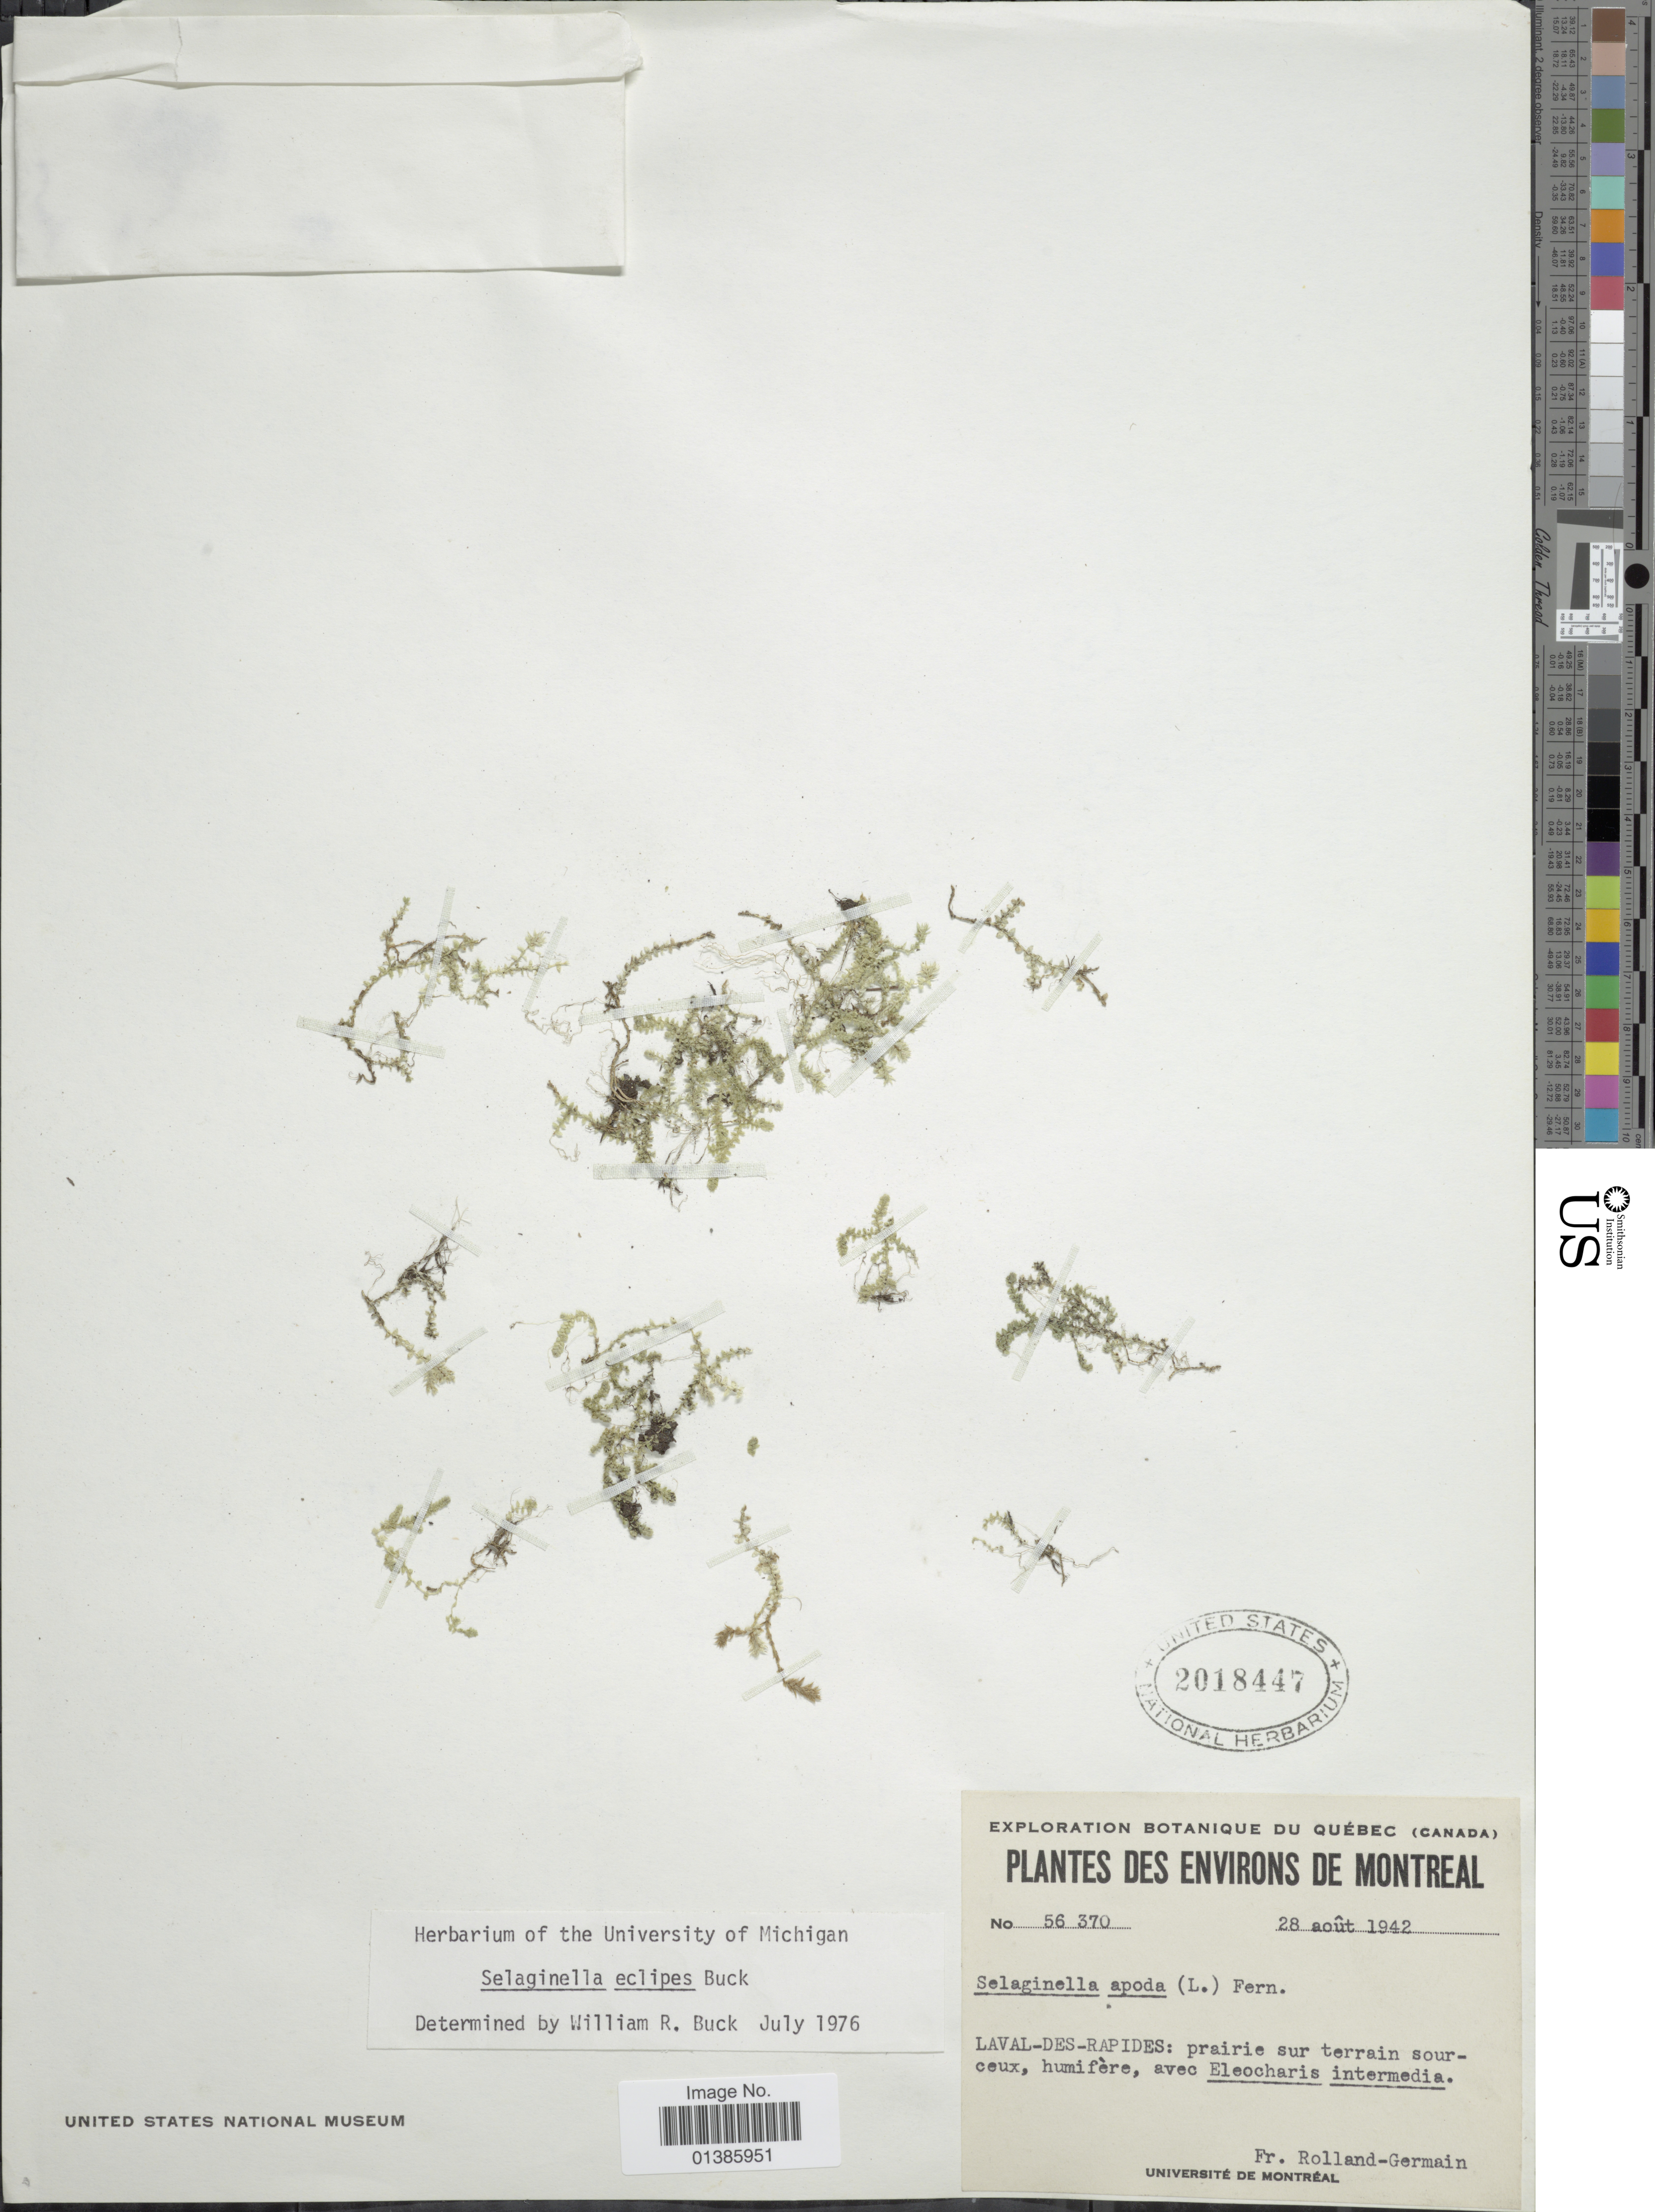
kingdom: Plantae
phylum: Tracheophyta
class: Lycopodiopsida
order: Selaginellales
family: Selaginellaceae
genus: Selaginella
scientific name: Selaginella eclipes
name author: W.R. Buck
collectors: Rolland-Germain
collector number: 56370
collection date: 1942-08-28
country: Canada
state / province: Quebec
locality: Plantes des Environs de Montreal. Laval-Des-Rapides: prairie sur terrain sourceux, humifère, avec Eleocharis intermedia.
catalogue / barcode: US 2018447